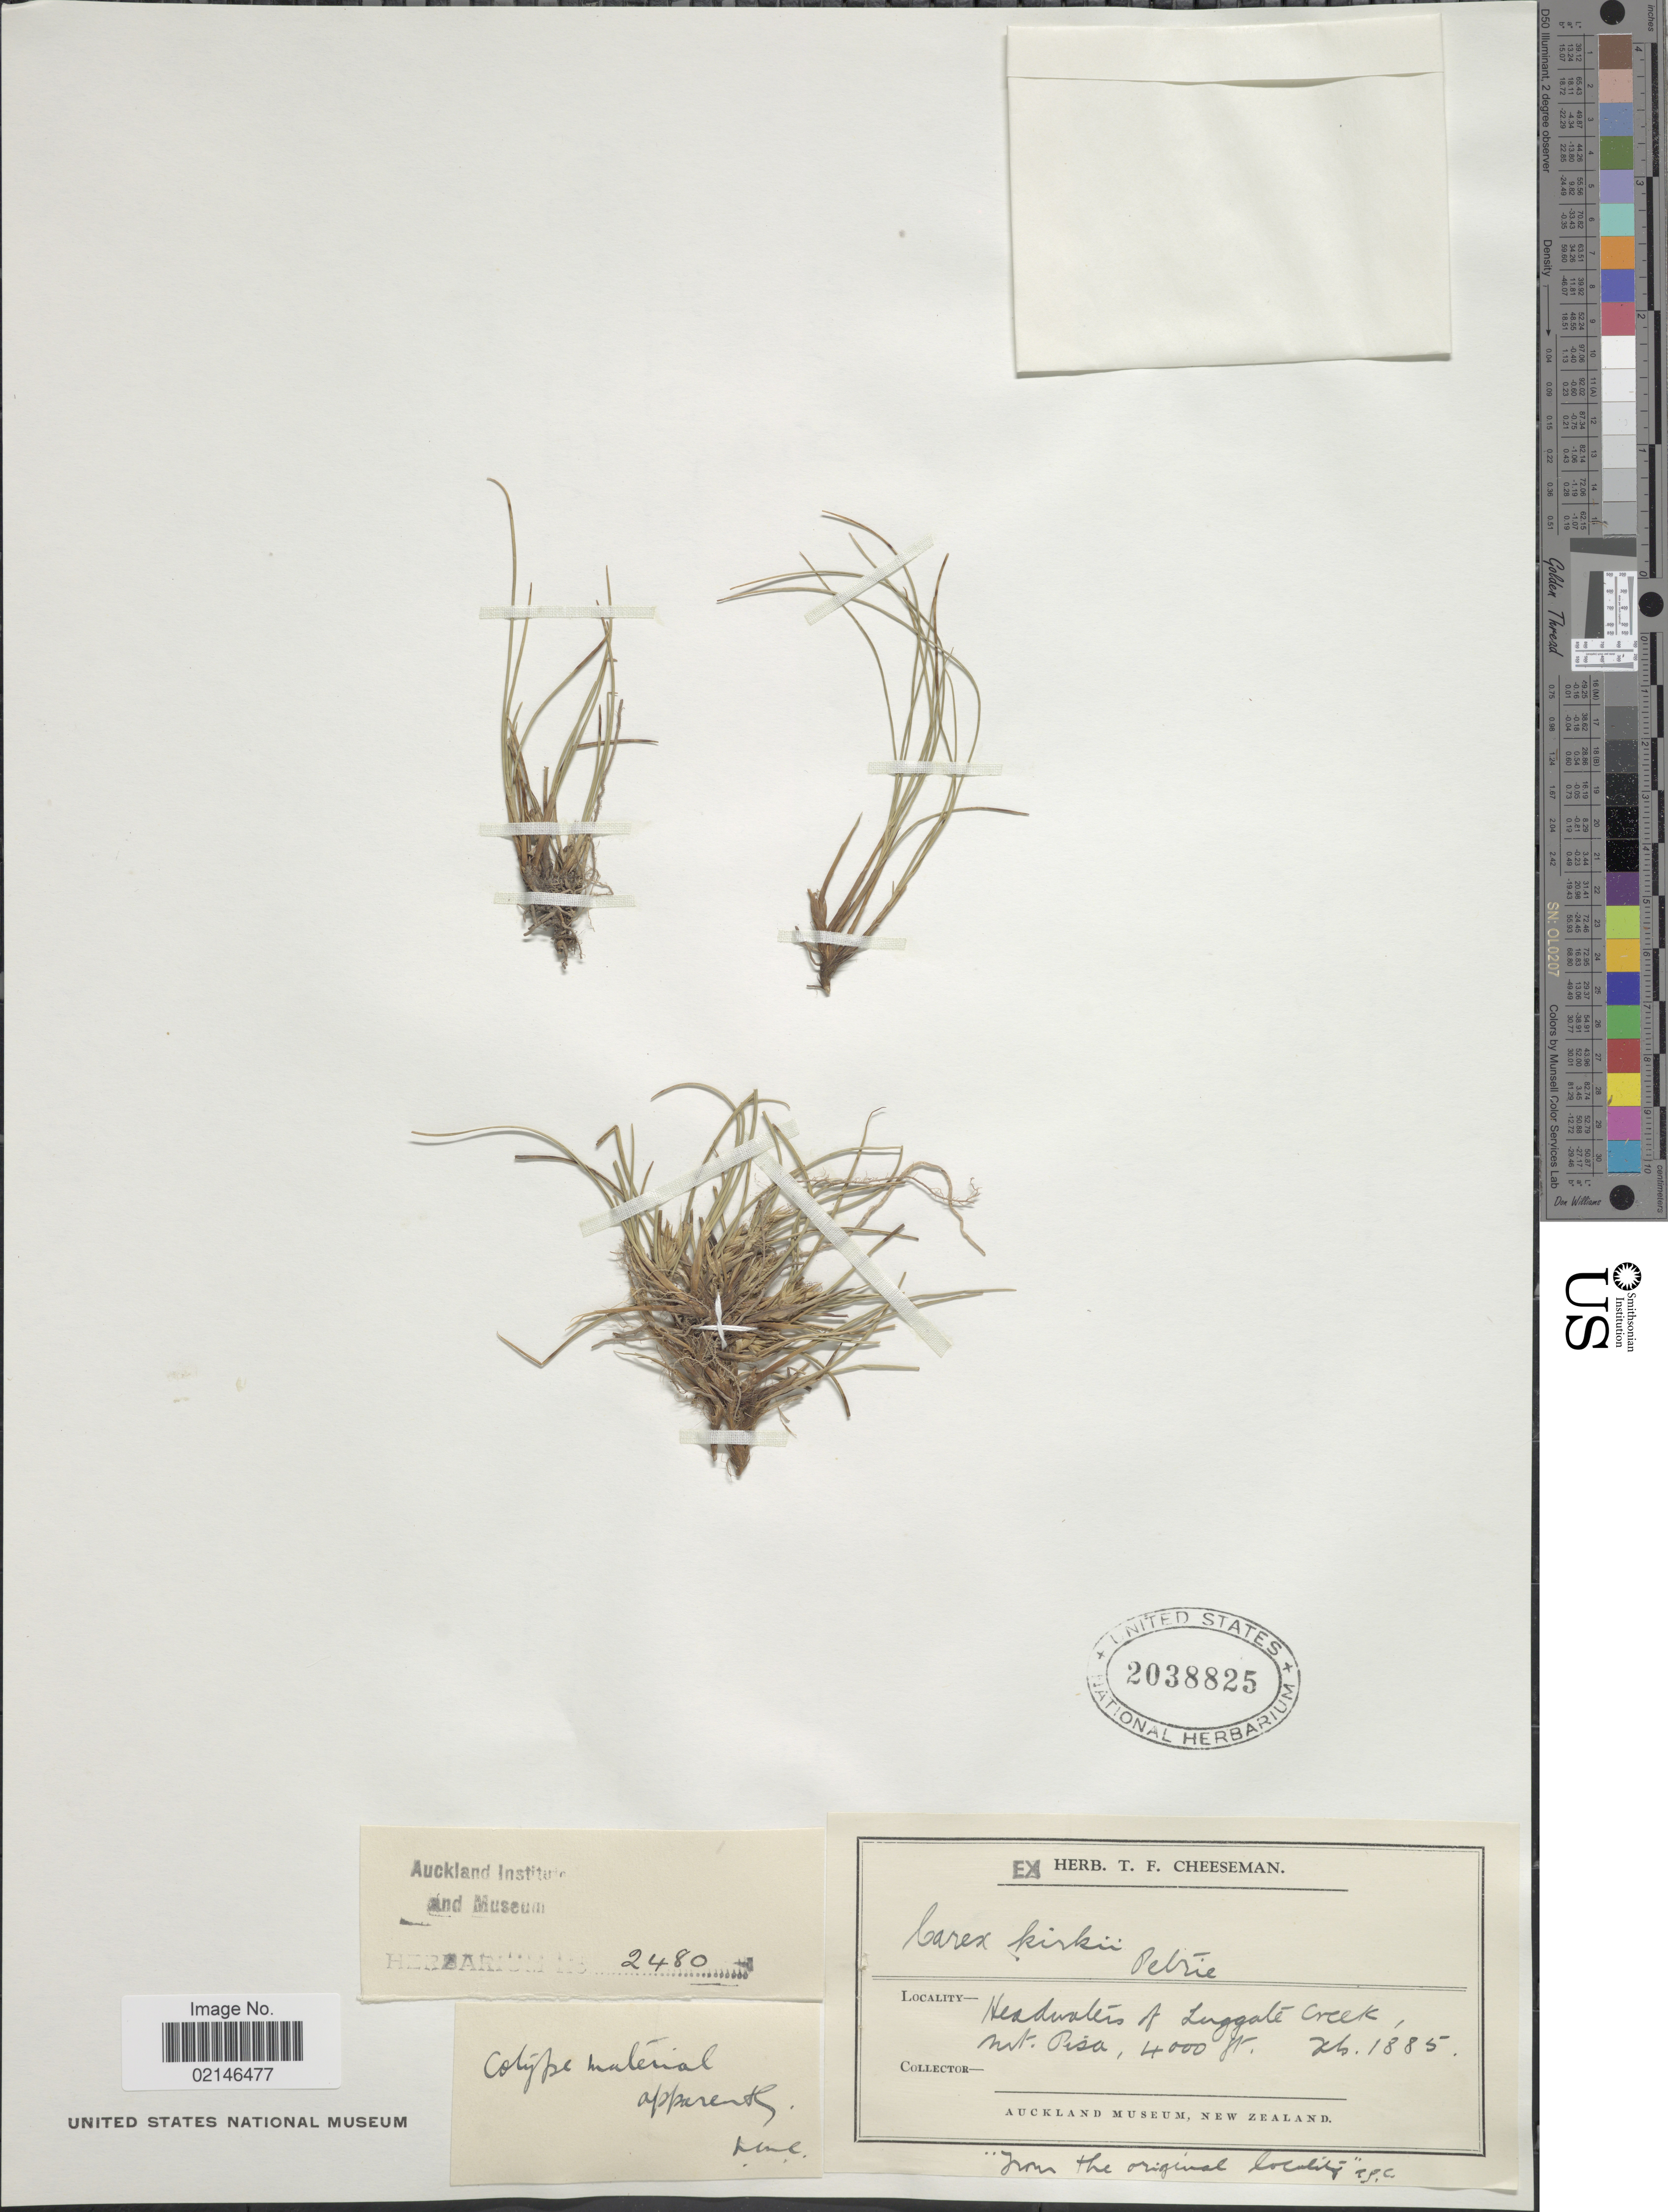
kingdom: Plantae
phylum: Tracheophyta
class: Liliopsida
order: Poales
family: Cyperaceae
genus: Carex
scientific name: Carex kirkii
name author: Petrie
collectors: ex herb. T. F. Cheeseman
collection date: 1885-02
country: New Zealand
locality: Headwaters of Luggate Creek, Mt. Pisa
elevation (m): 1219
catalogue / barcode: US 2038825